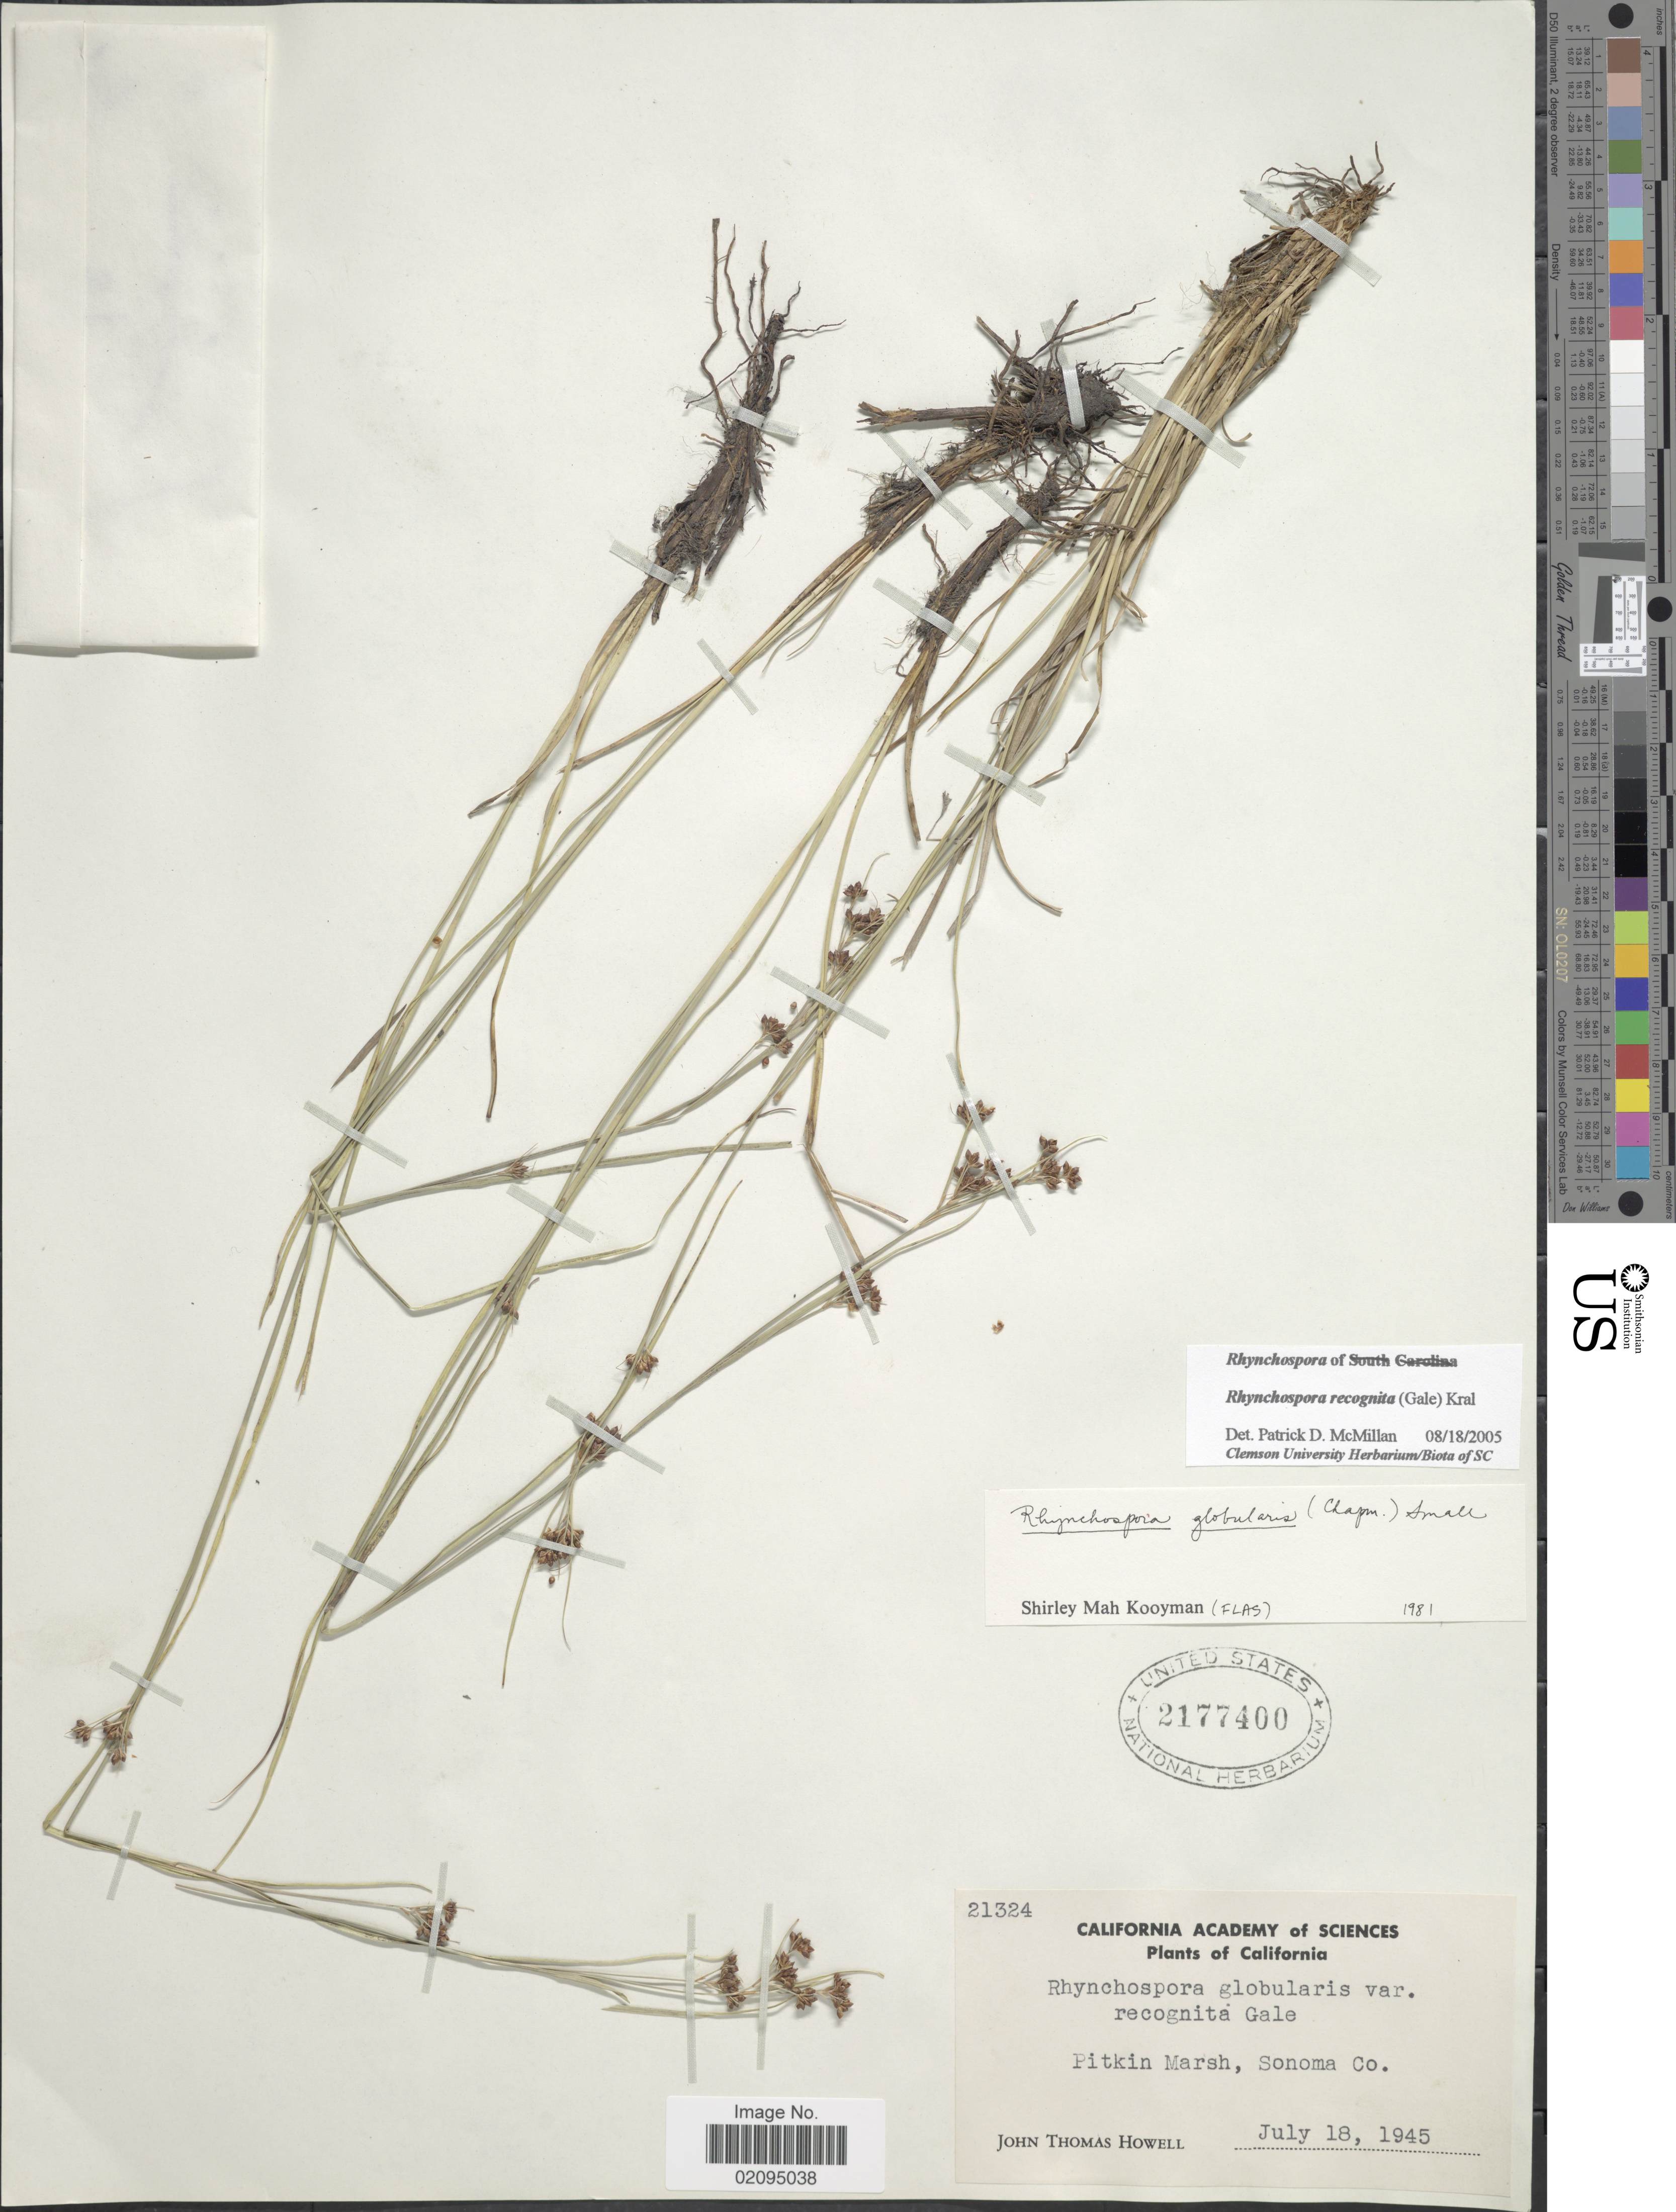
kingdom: Plantae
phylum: Tracheophyta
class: Liliopsida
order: Poales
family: Cyperaceae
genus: Rhynchospora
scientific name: Rhynchospora recognita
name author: (Gale) Kral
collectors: J. T. Howell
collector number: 21324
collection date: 1945-07-18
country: United States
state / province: California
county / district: Sonoma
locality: Pitknin Marsh, Sonoma Co.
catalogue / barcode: US 2177400